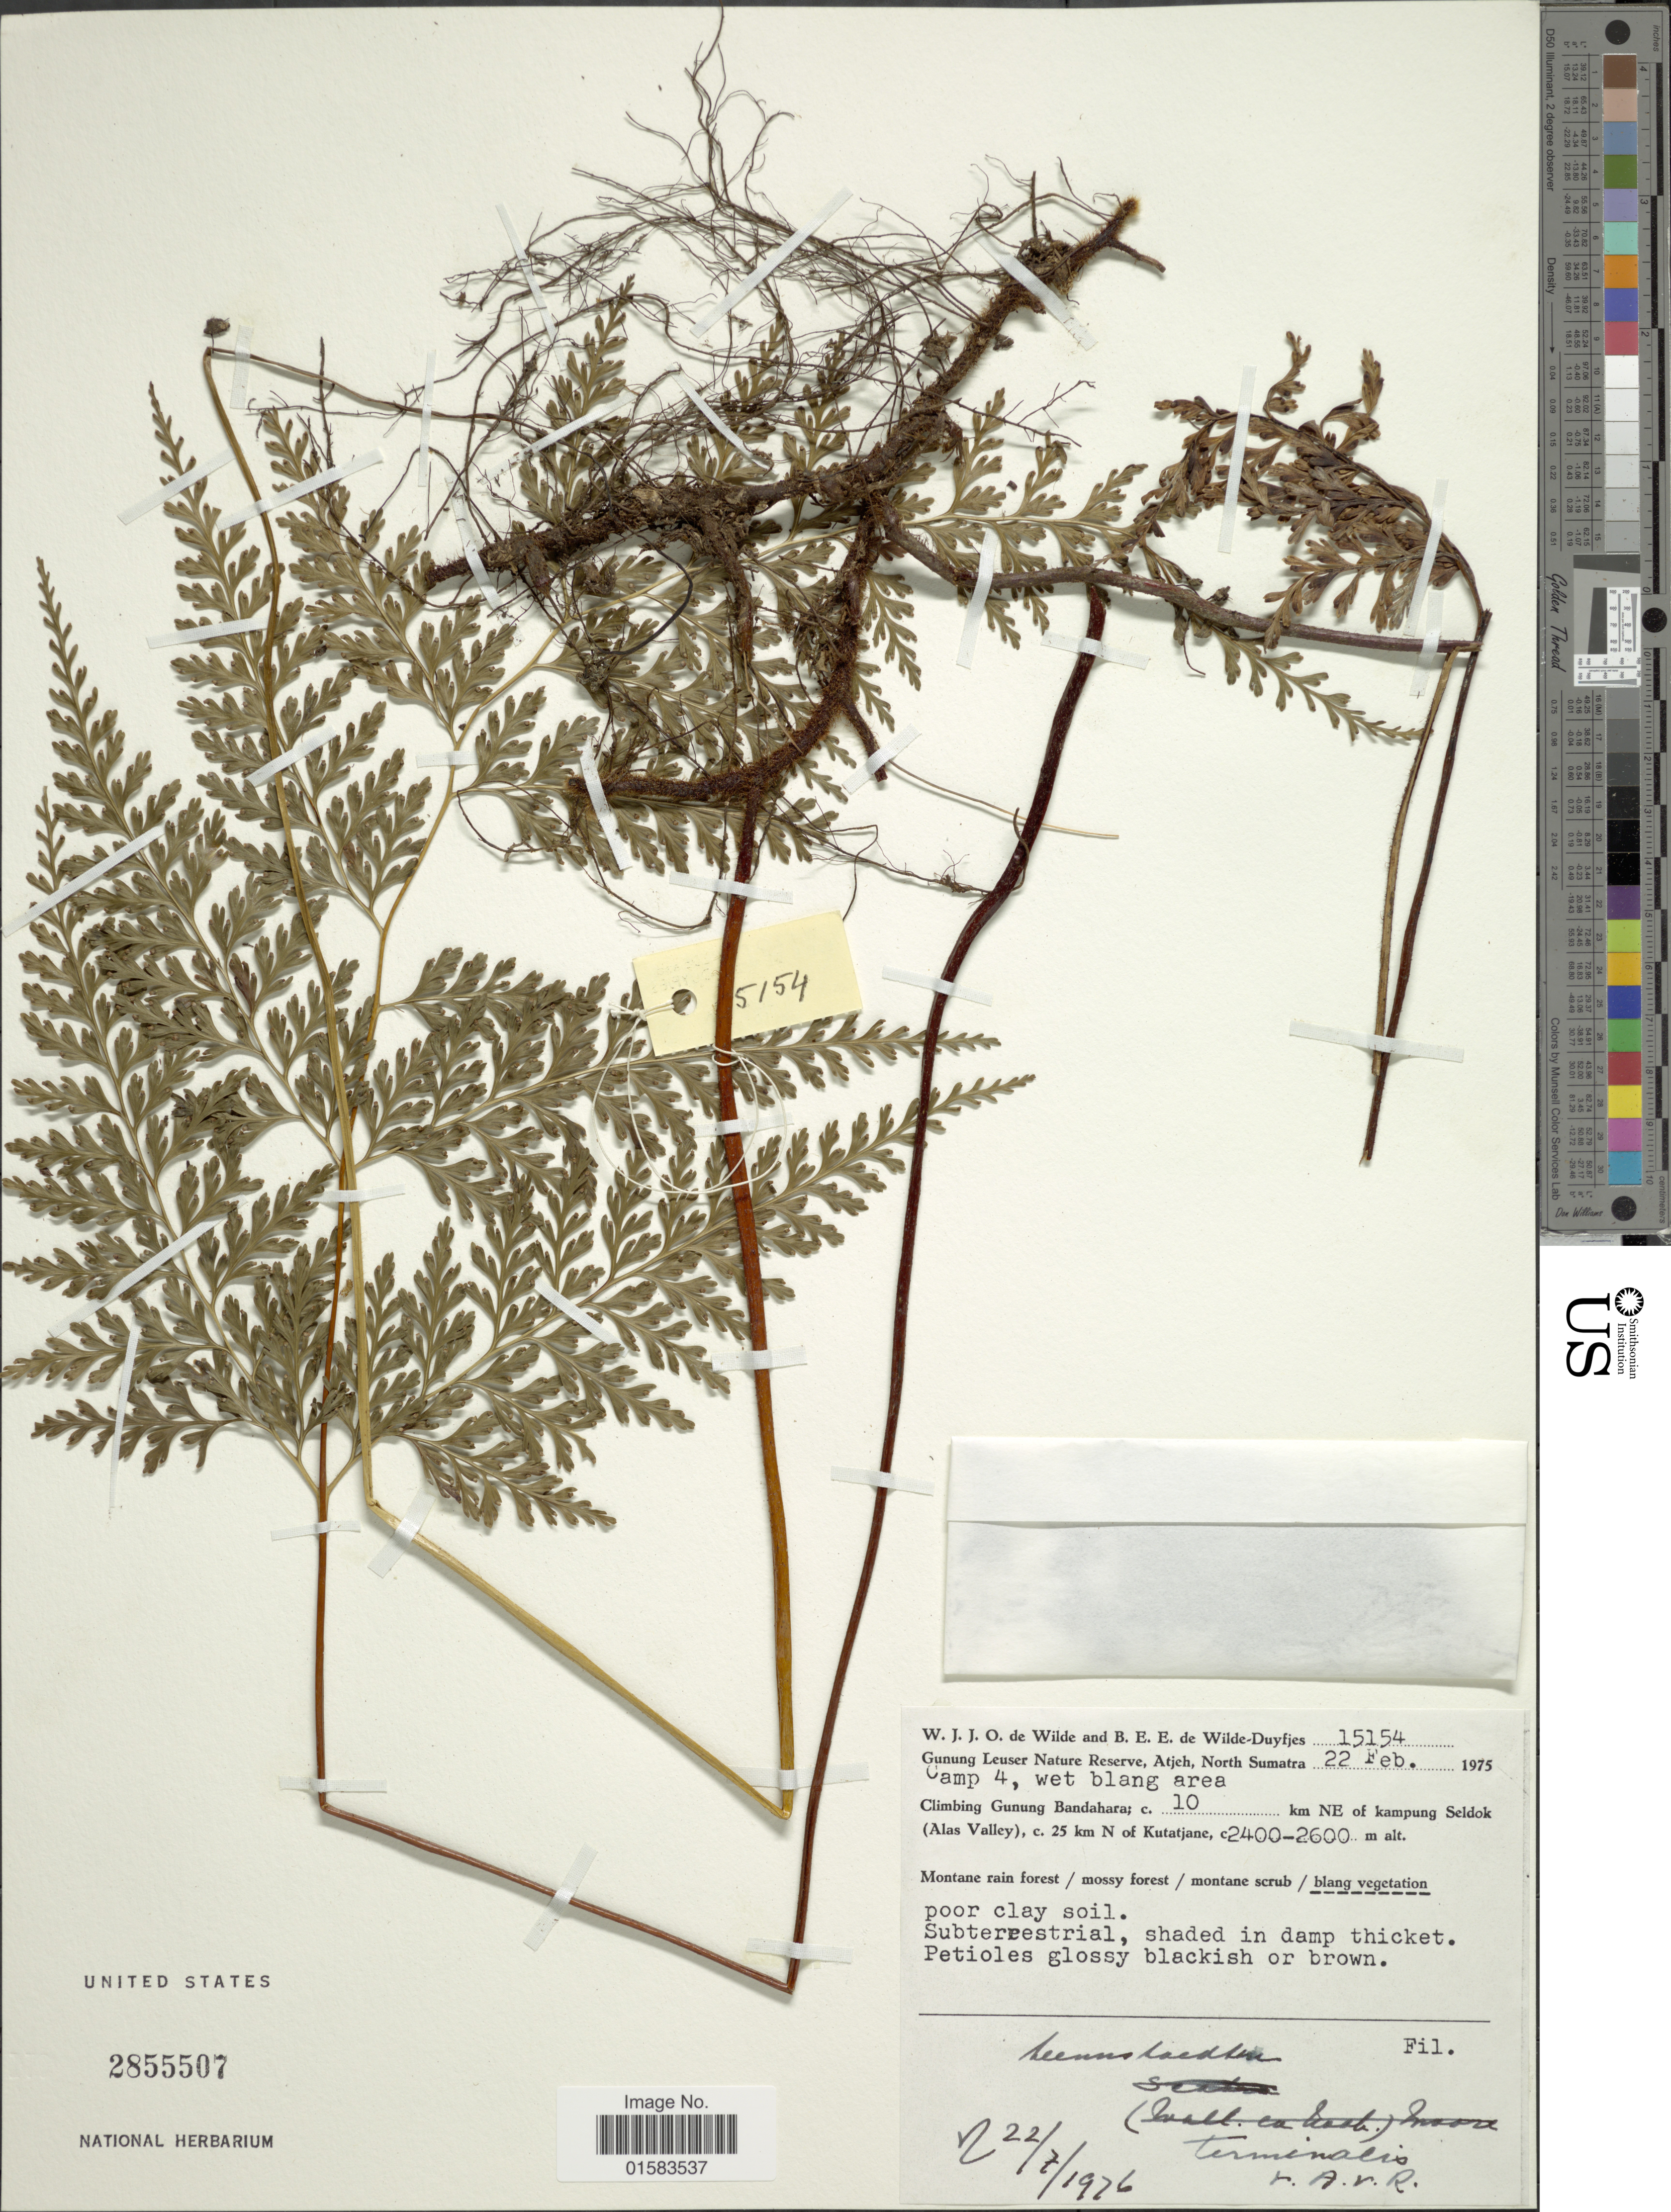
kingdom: Plantae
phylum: Tracheophyta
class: Polypodiopsida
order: Polypodiales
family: Davalliaceae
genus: Davallia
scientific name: Davallia sp.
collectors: W. J. de Wilde & B. E. de Wilde-Duyfjes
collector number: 15154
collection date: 1975-02-22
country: Indonesia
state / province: Sumatra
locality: Gunung Leuser Nature Reserve, Atjeh, North Sumatra, Camp 4, Climbing Gunung Bandahara, c 10 km NE of Kampung Seldok (Alas valley), c. 25 km N of Kutatjane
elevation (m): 2400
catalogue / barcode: US 2855507